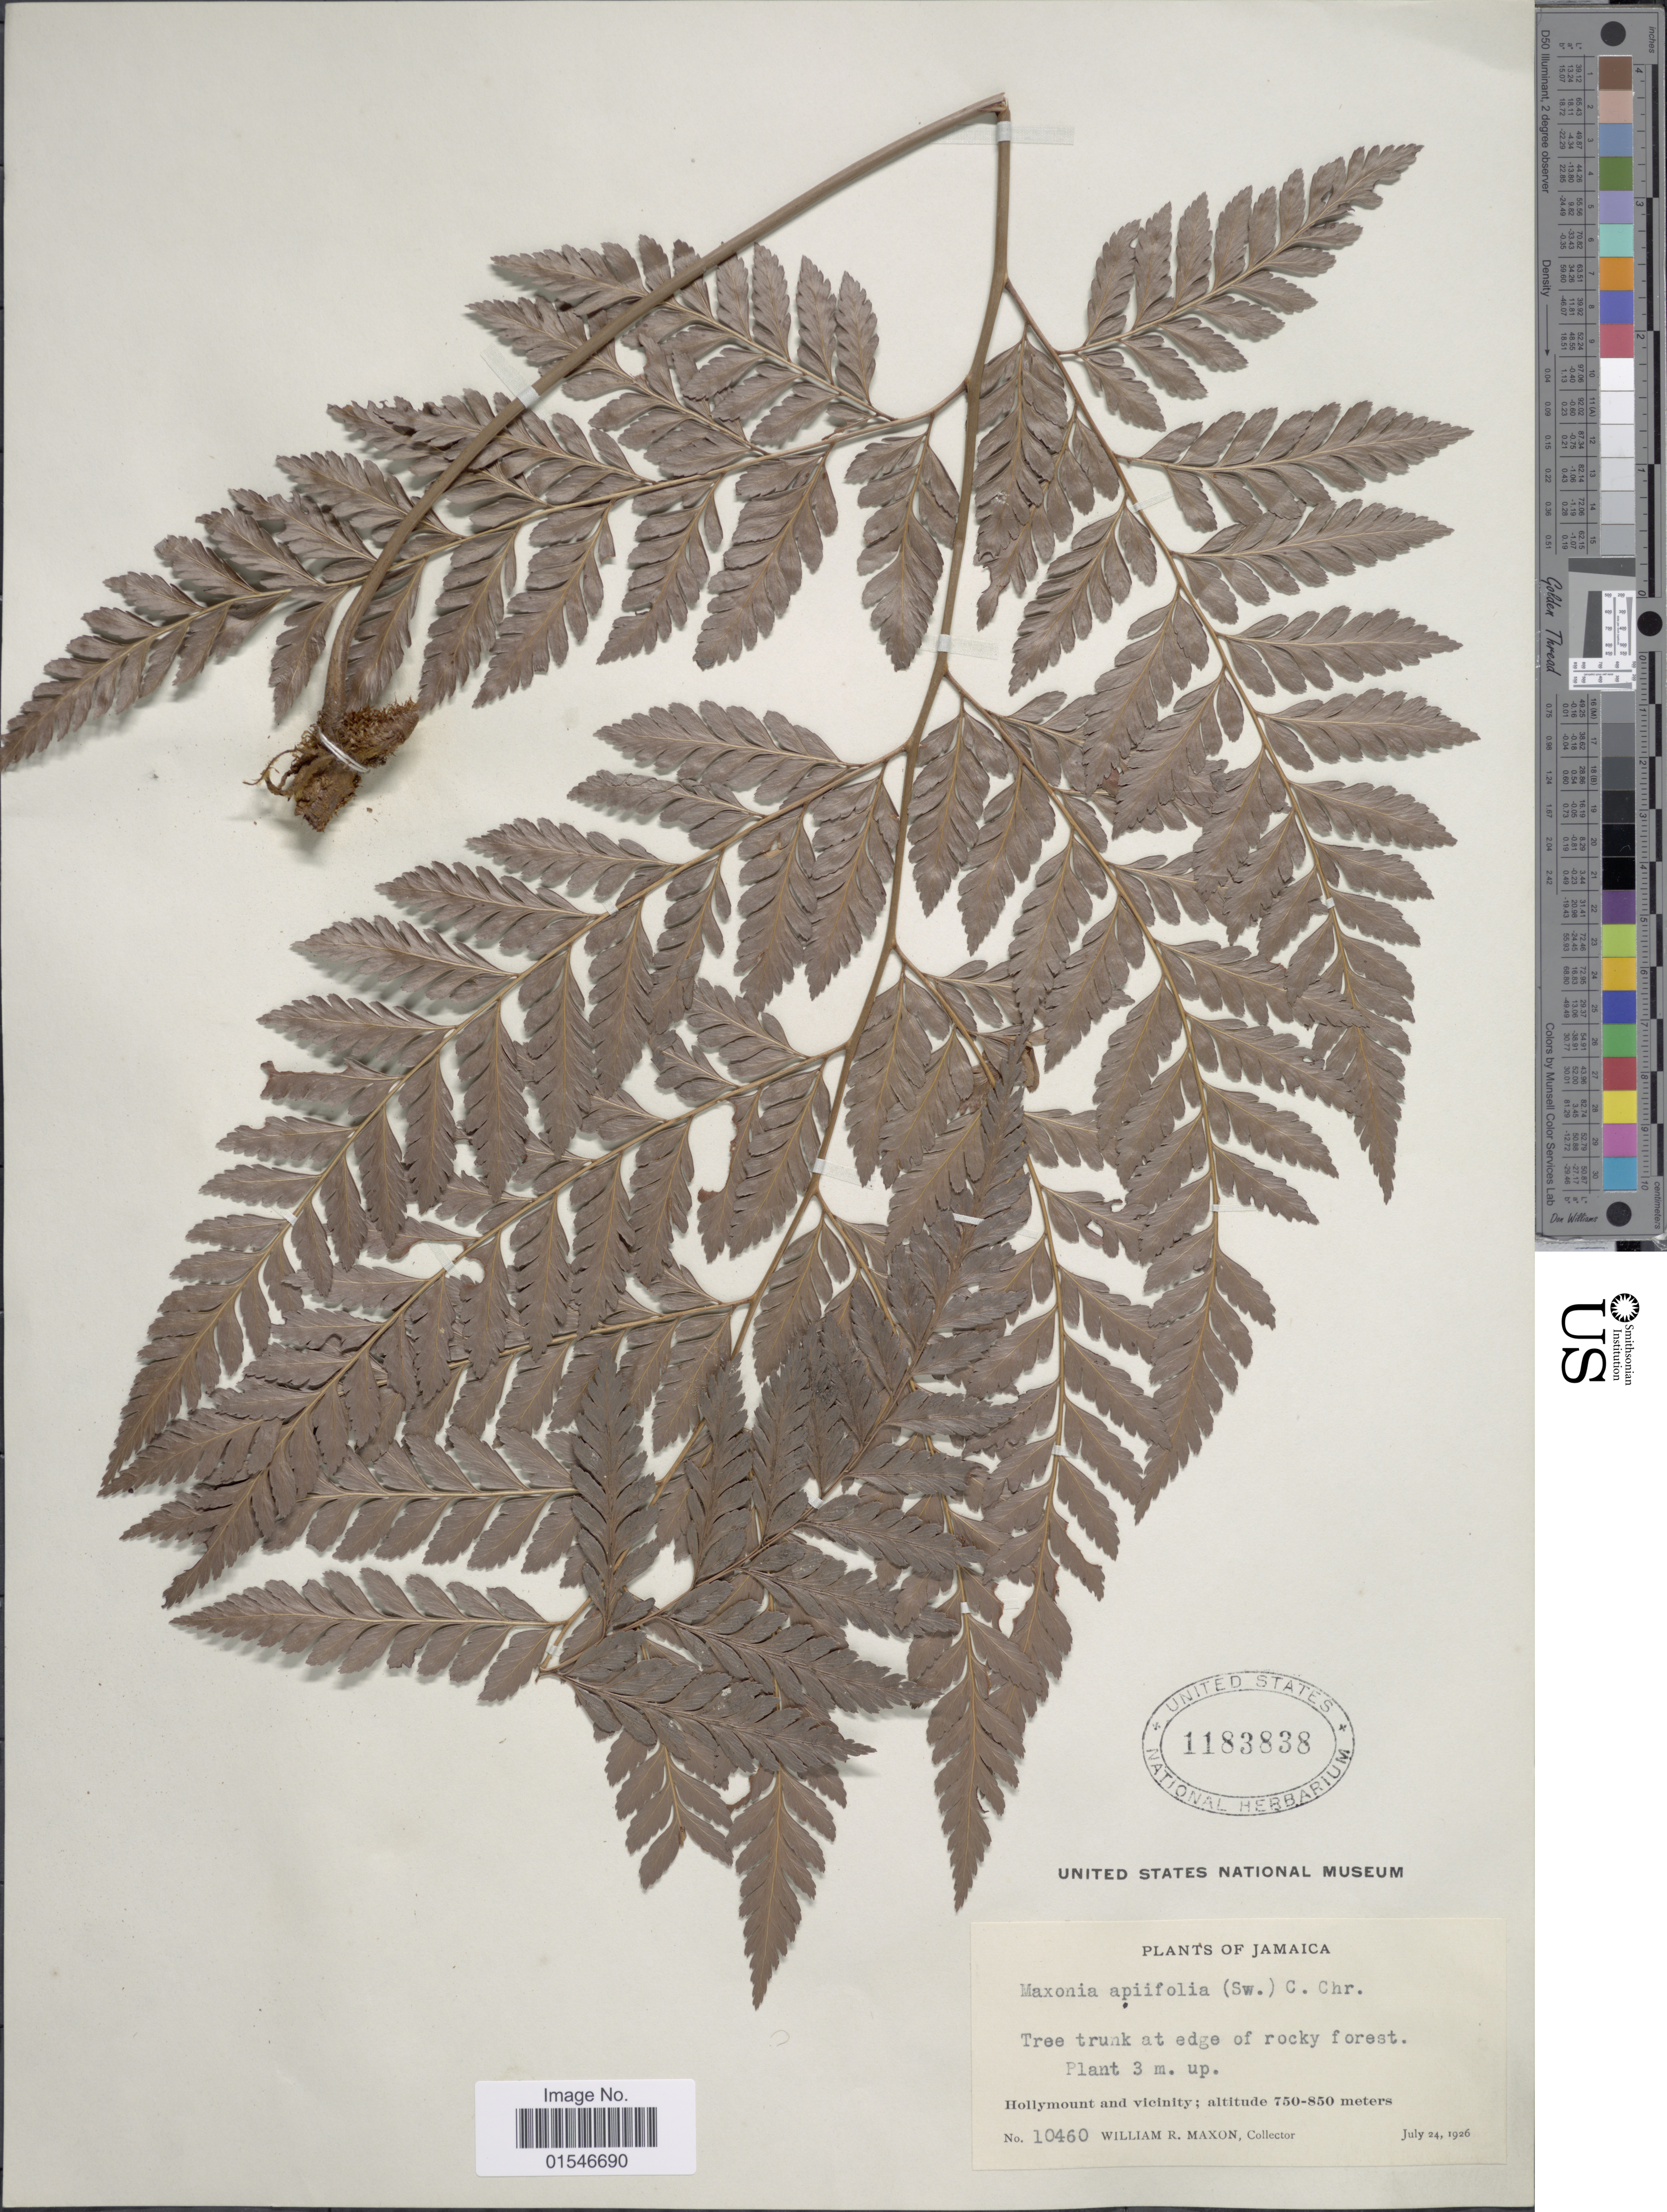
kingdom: Plantae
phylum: Tracheophyta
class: Polypodiopsida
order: Polypodiales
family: Dryopteridaceae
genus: Maxonia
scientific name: Maxonia apiifolia var. apiifolia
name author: (Sw.) C. Chr.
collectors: W. R. Maxon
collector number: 10460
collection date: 1926-07-24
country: Jamaica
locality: Hollymount and vicinity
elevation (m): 750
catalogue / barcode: US 1183838